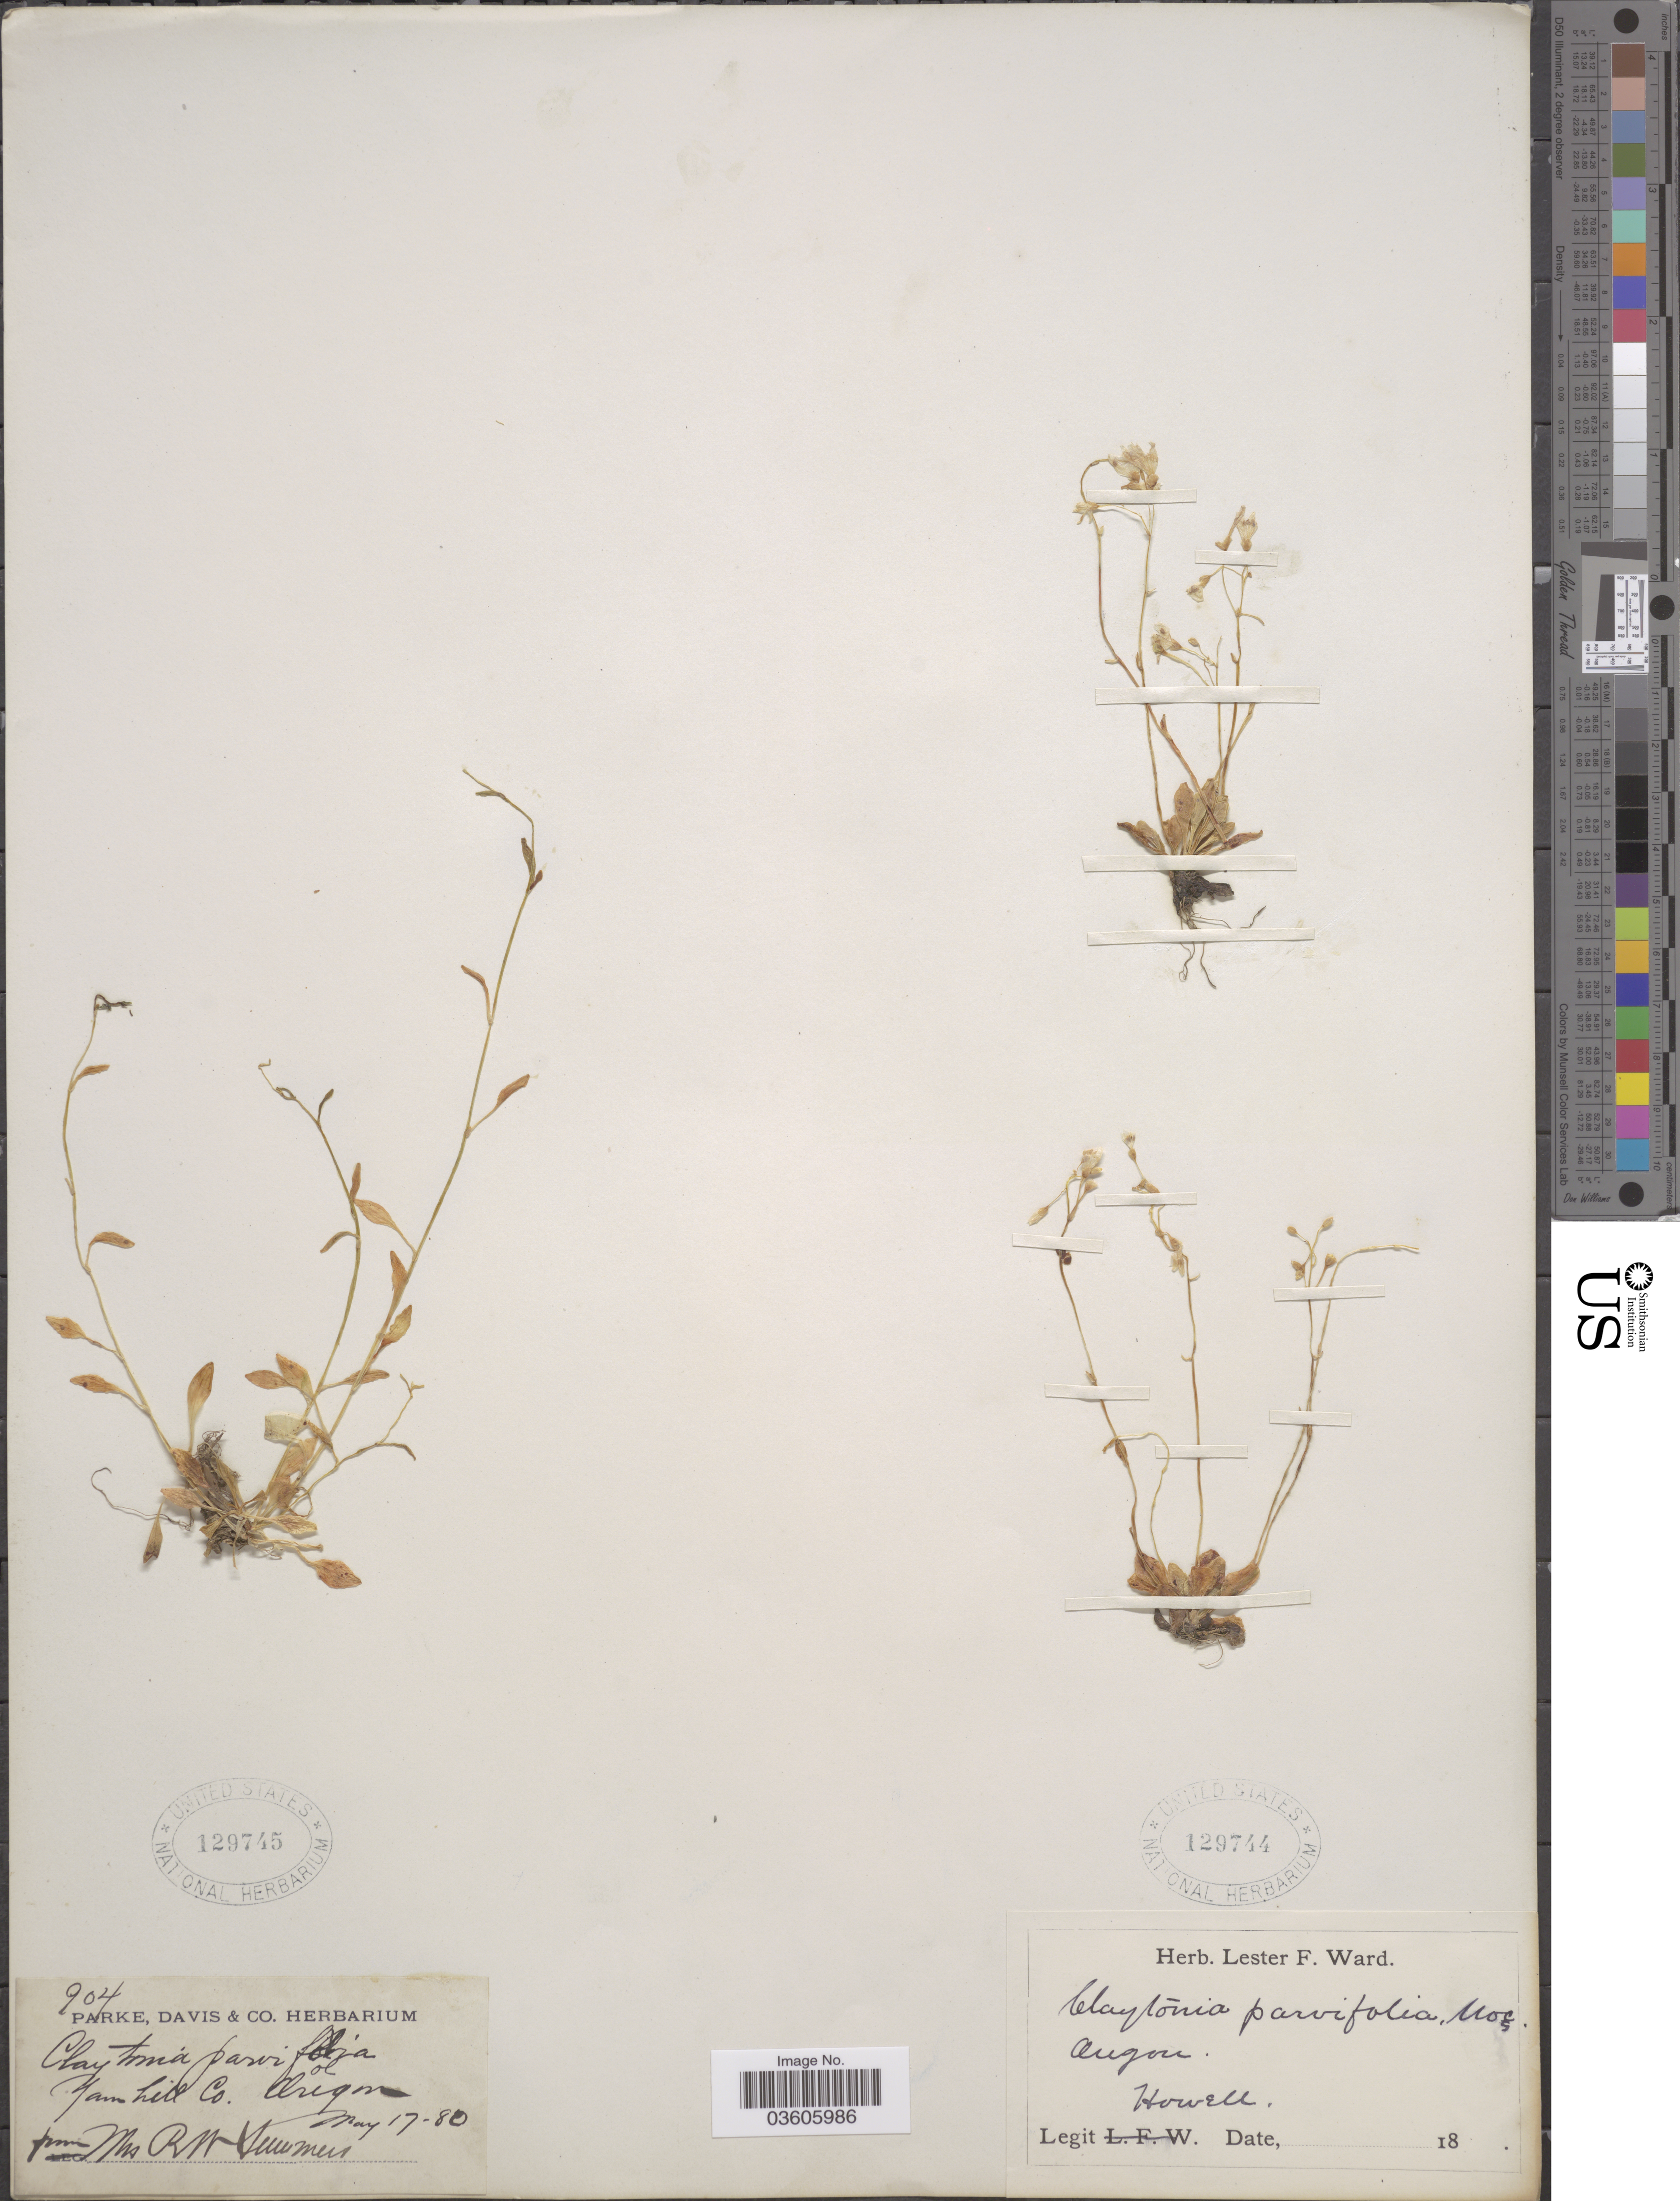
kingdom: Plantae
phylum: Tracheophyta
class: Magnoliopsida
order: Caryophyllales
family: Montiaceae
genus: Montia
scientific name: Montia parvifolia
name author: (Moc. ex DC.) Greene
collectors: -. Howell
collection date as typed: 18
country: United States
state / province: Oregon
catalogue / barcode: US 129744